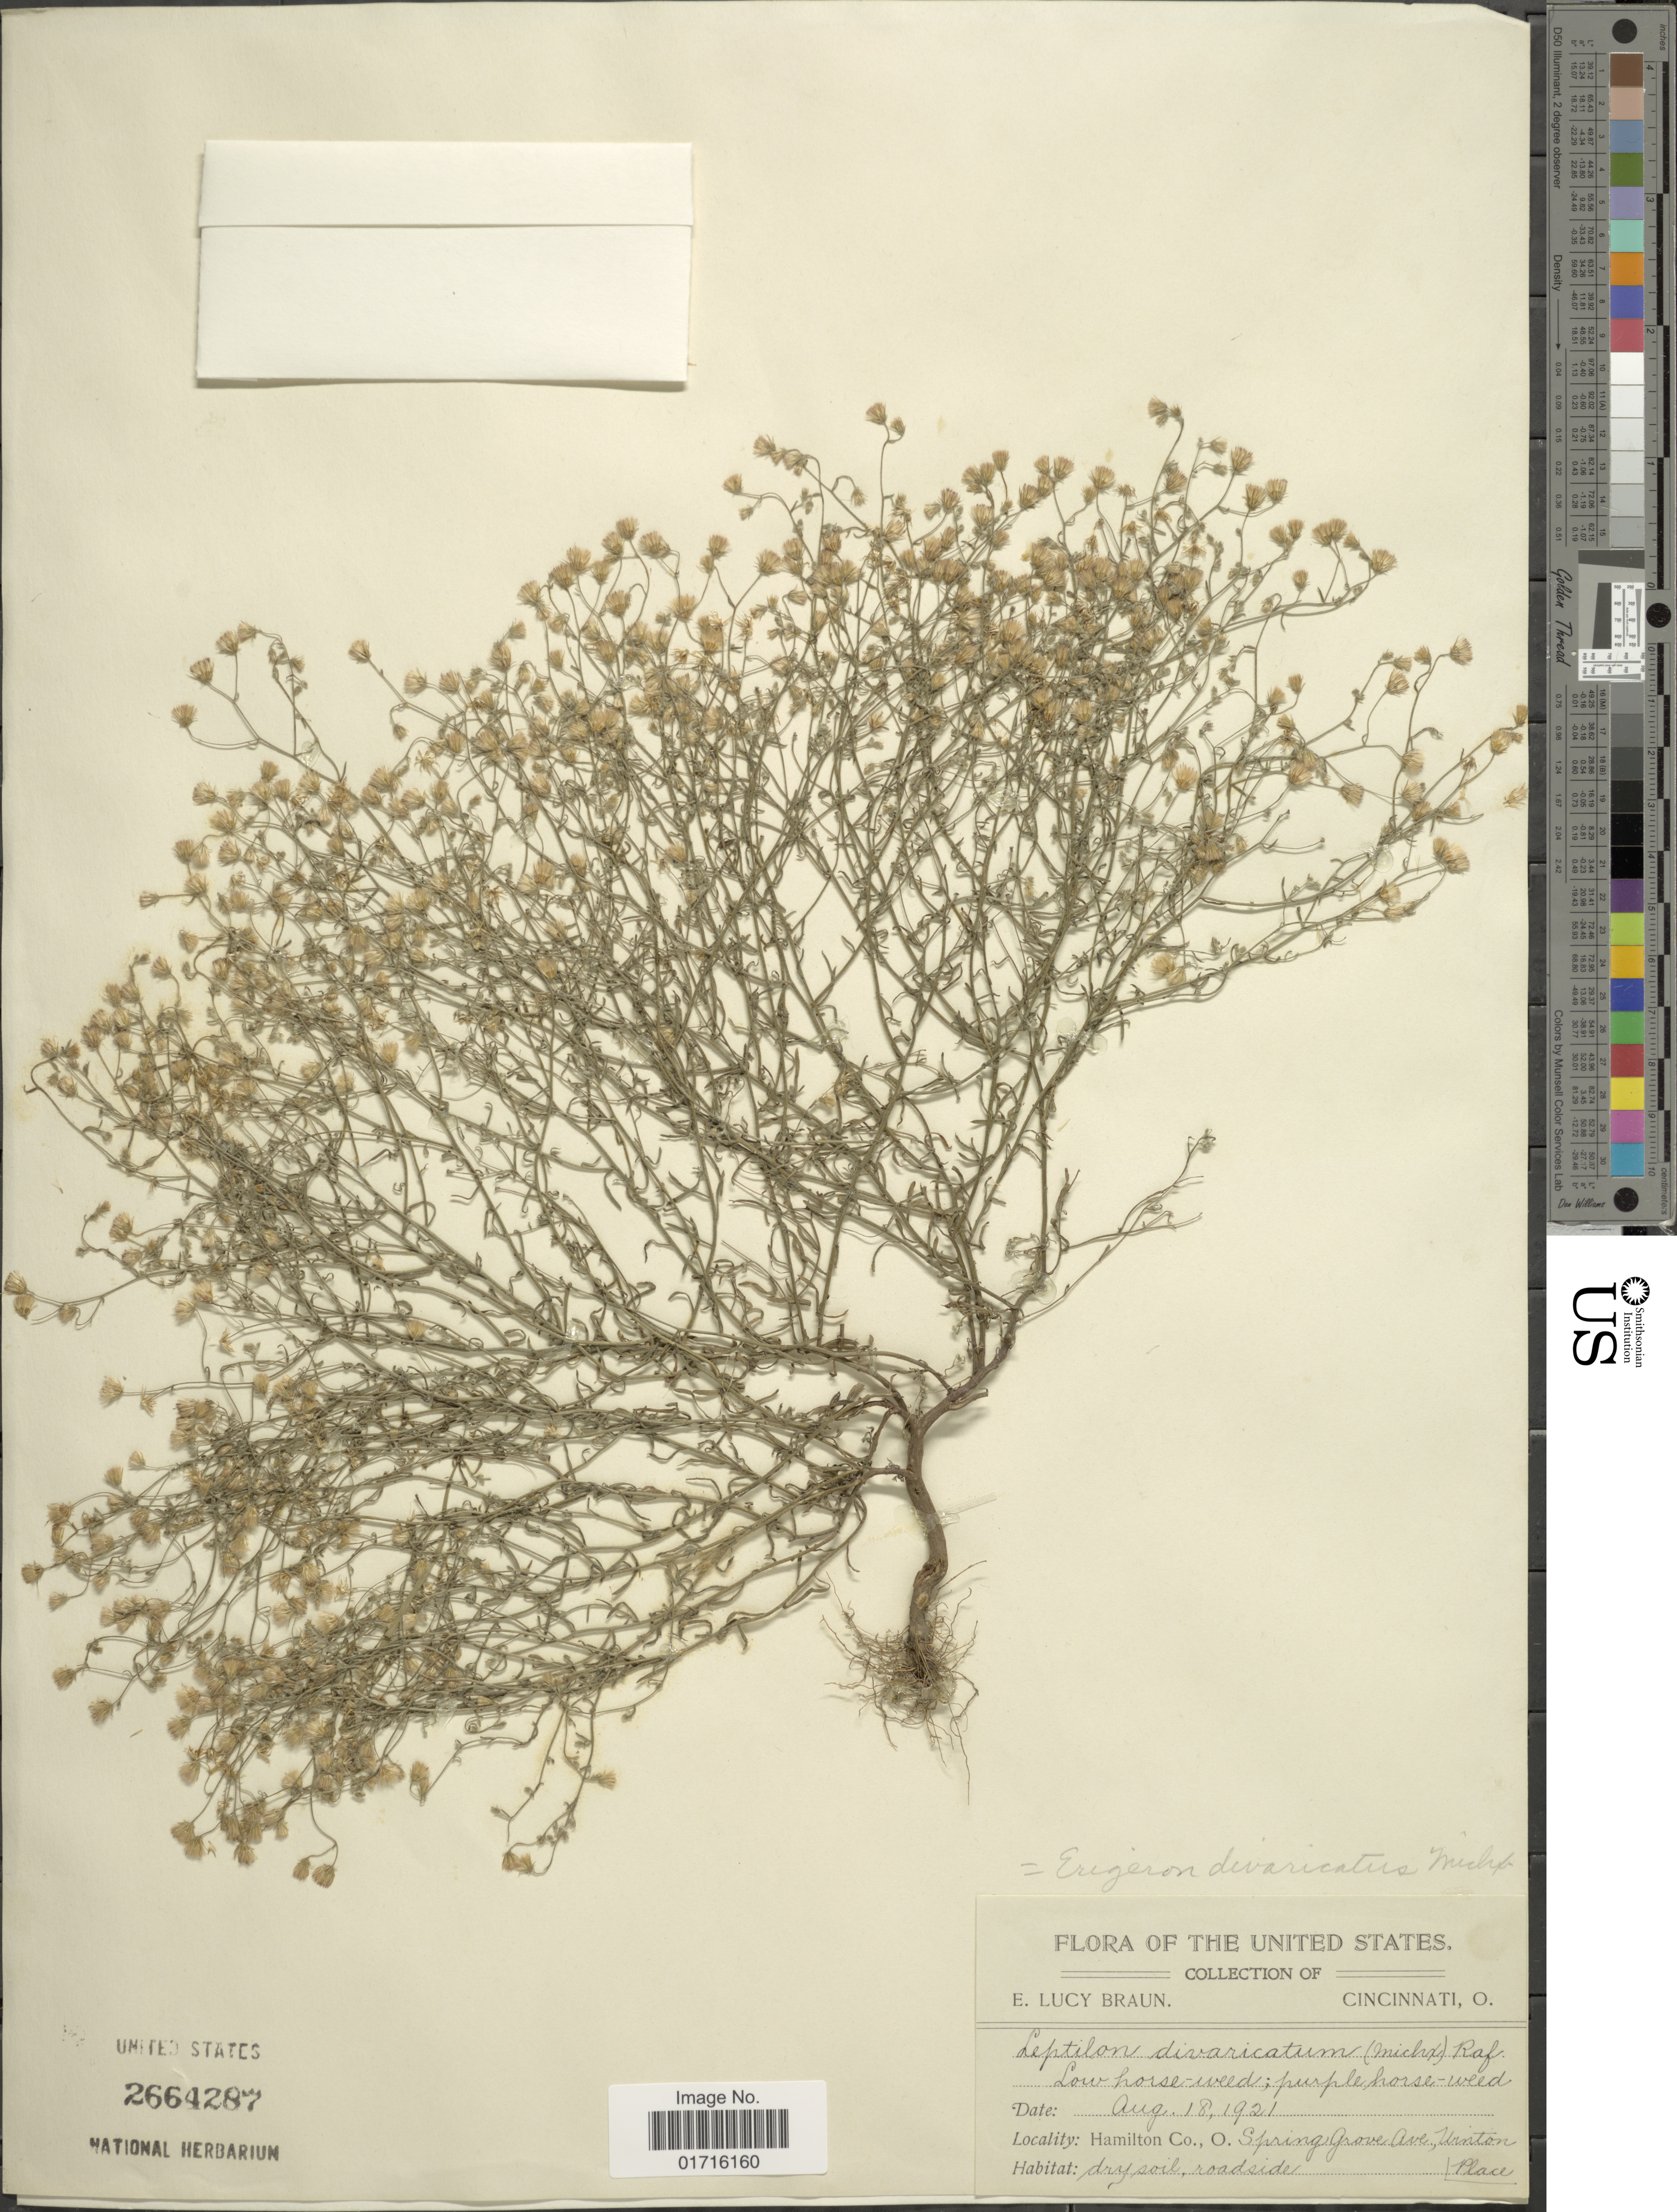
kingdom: Plantae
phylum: Tracheophyta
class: Magnoliopsida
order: Asterales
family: Asteraceae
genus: Conyza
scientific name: Conyza divaricata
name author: Spreng.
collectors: E. L. Braun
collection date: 1921-08-18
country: United States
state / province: Ohio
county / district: Hamilton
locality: Spring Grove Ave, Winton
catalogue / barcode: US 2664287